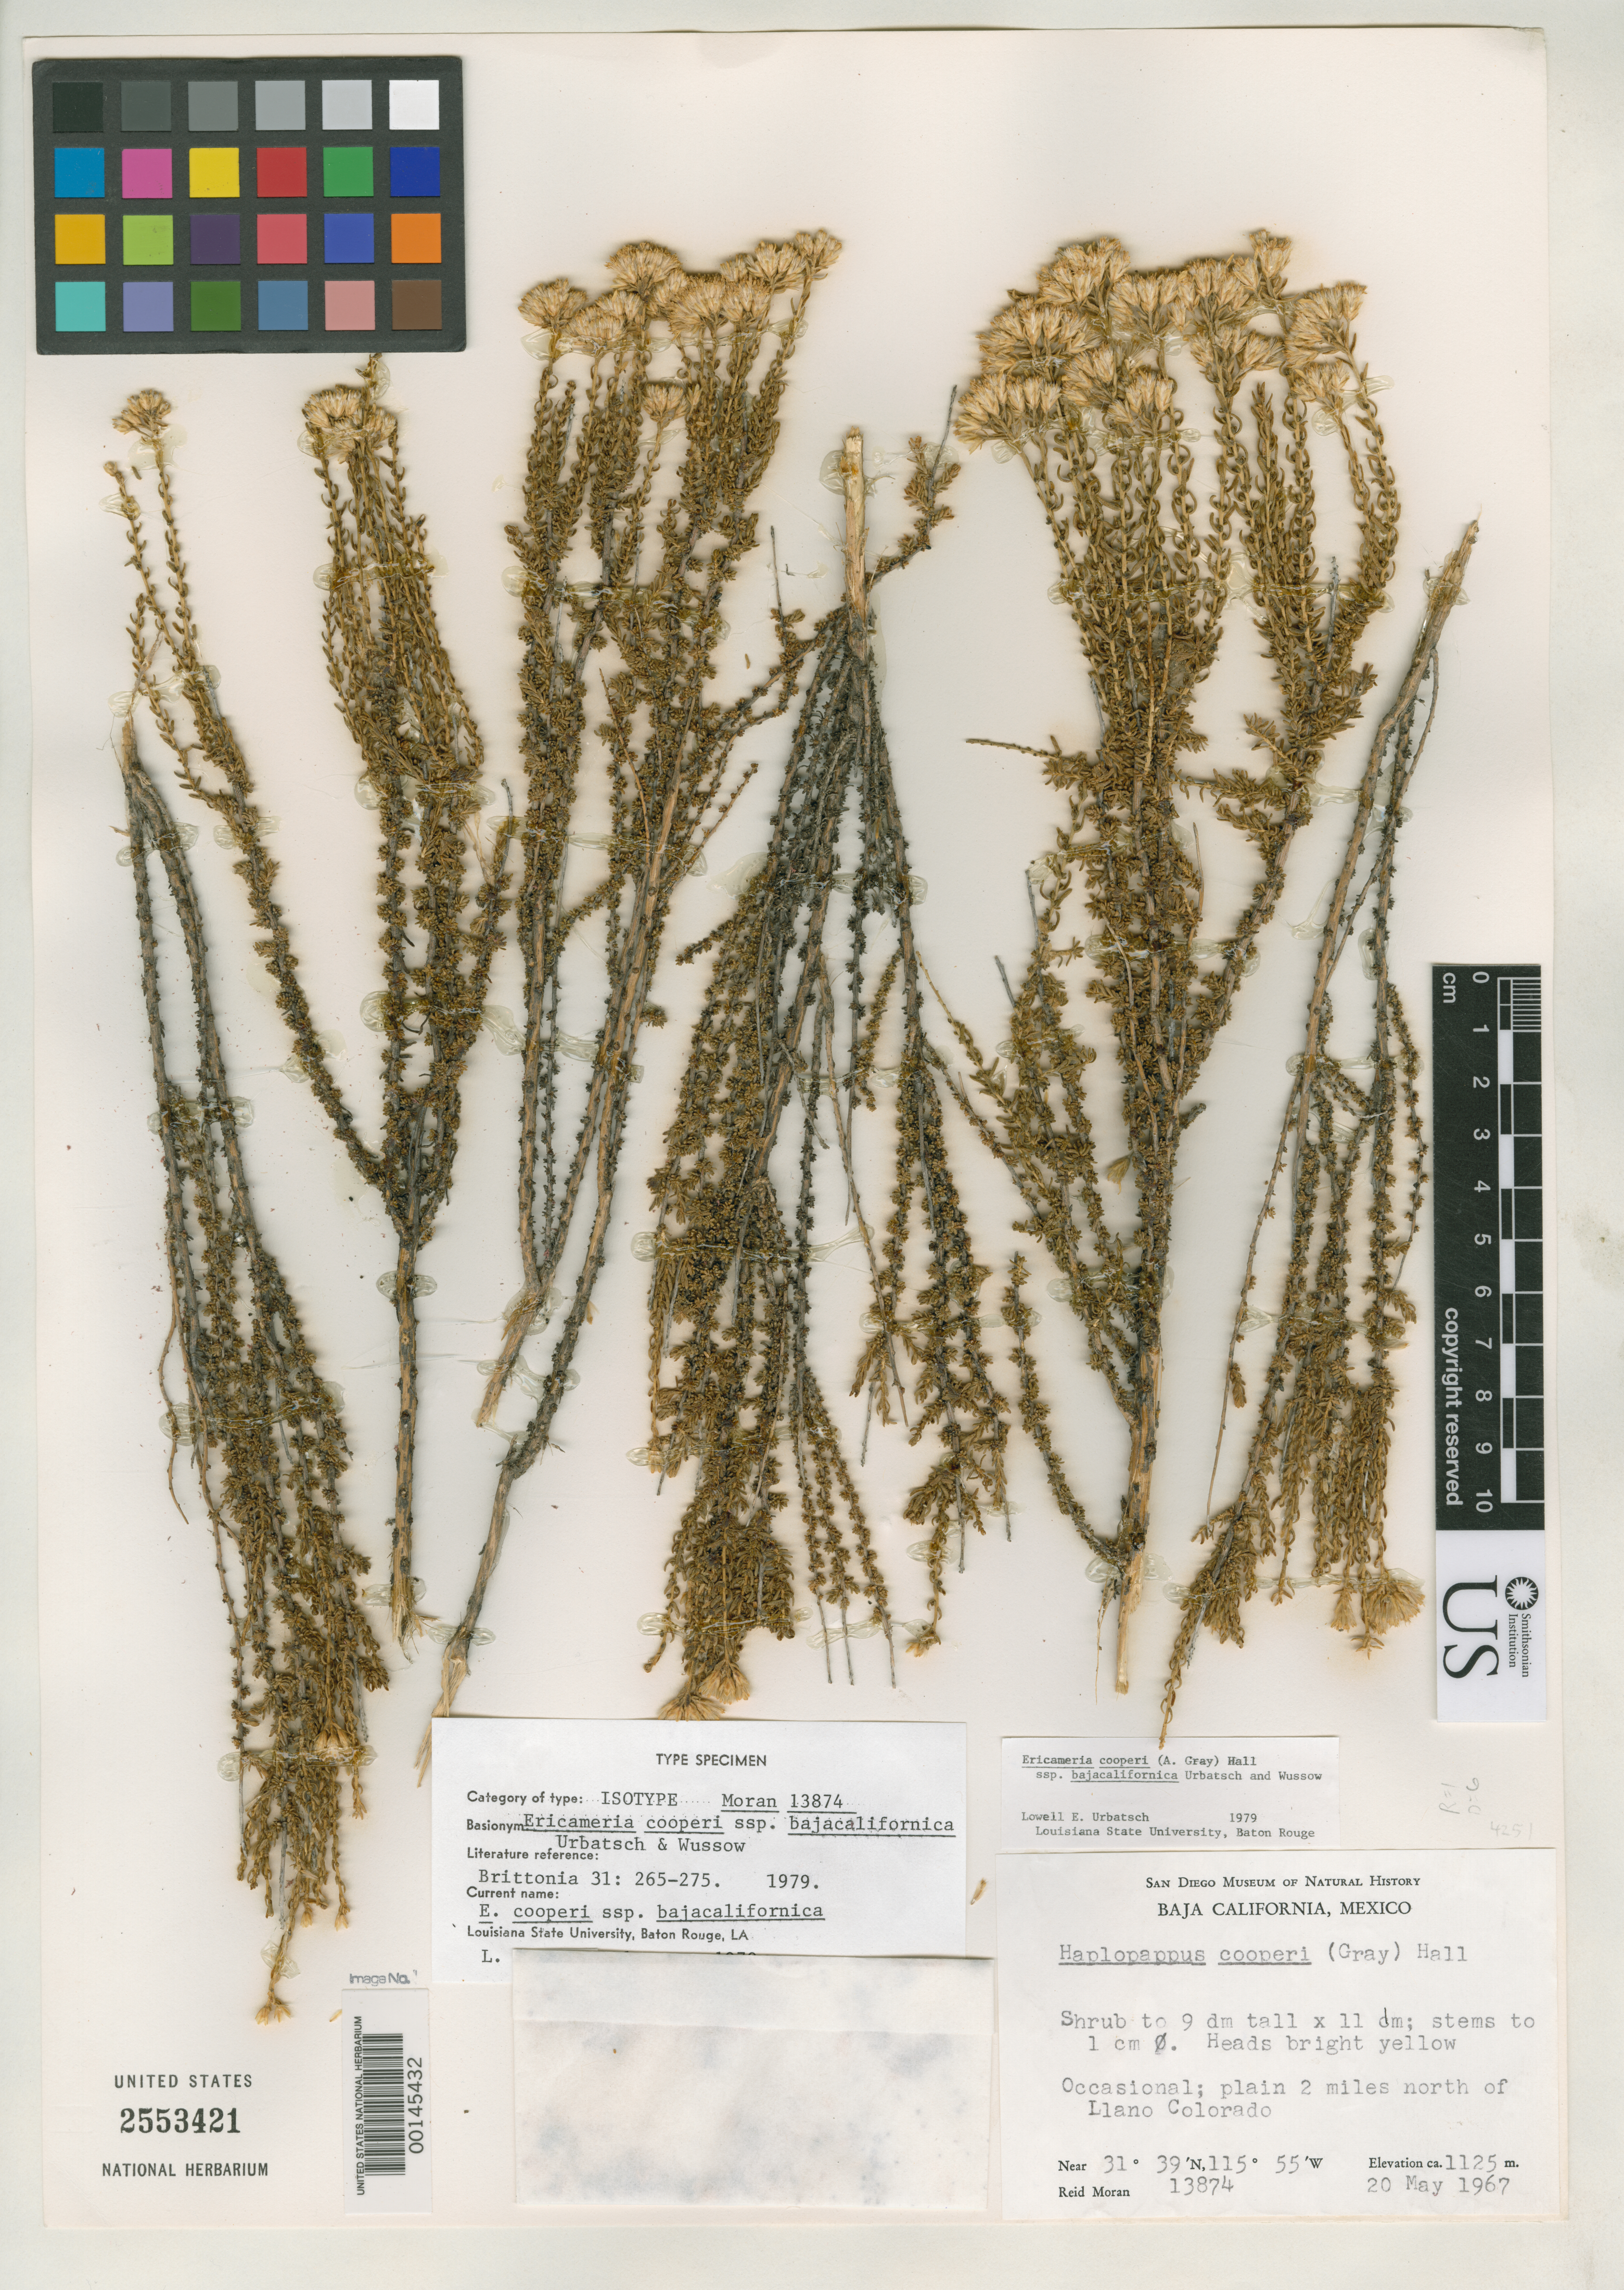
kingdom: Plantae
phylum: Tracheophyta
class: Magnoliopsida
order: Asterales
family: Asteraceae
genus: Ericameria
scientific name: Ericameria cooperi var. bajacalifornica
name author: & Wussow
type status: Isotype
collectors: R. V. Moran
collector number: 13874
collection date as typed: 20 May 1967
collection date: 1967-05-20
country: Mexico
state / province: Baja California Norte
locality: North of Llano Colorado.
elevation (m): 1125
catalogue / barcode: US 2553421